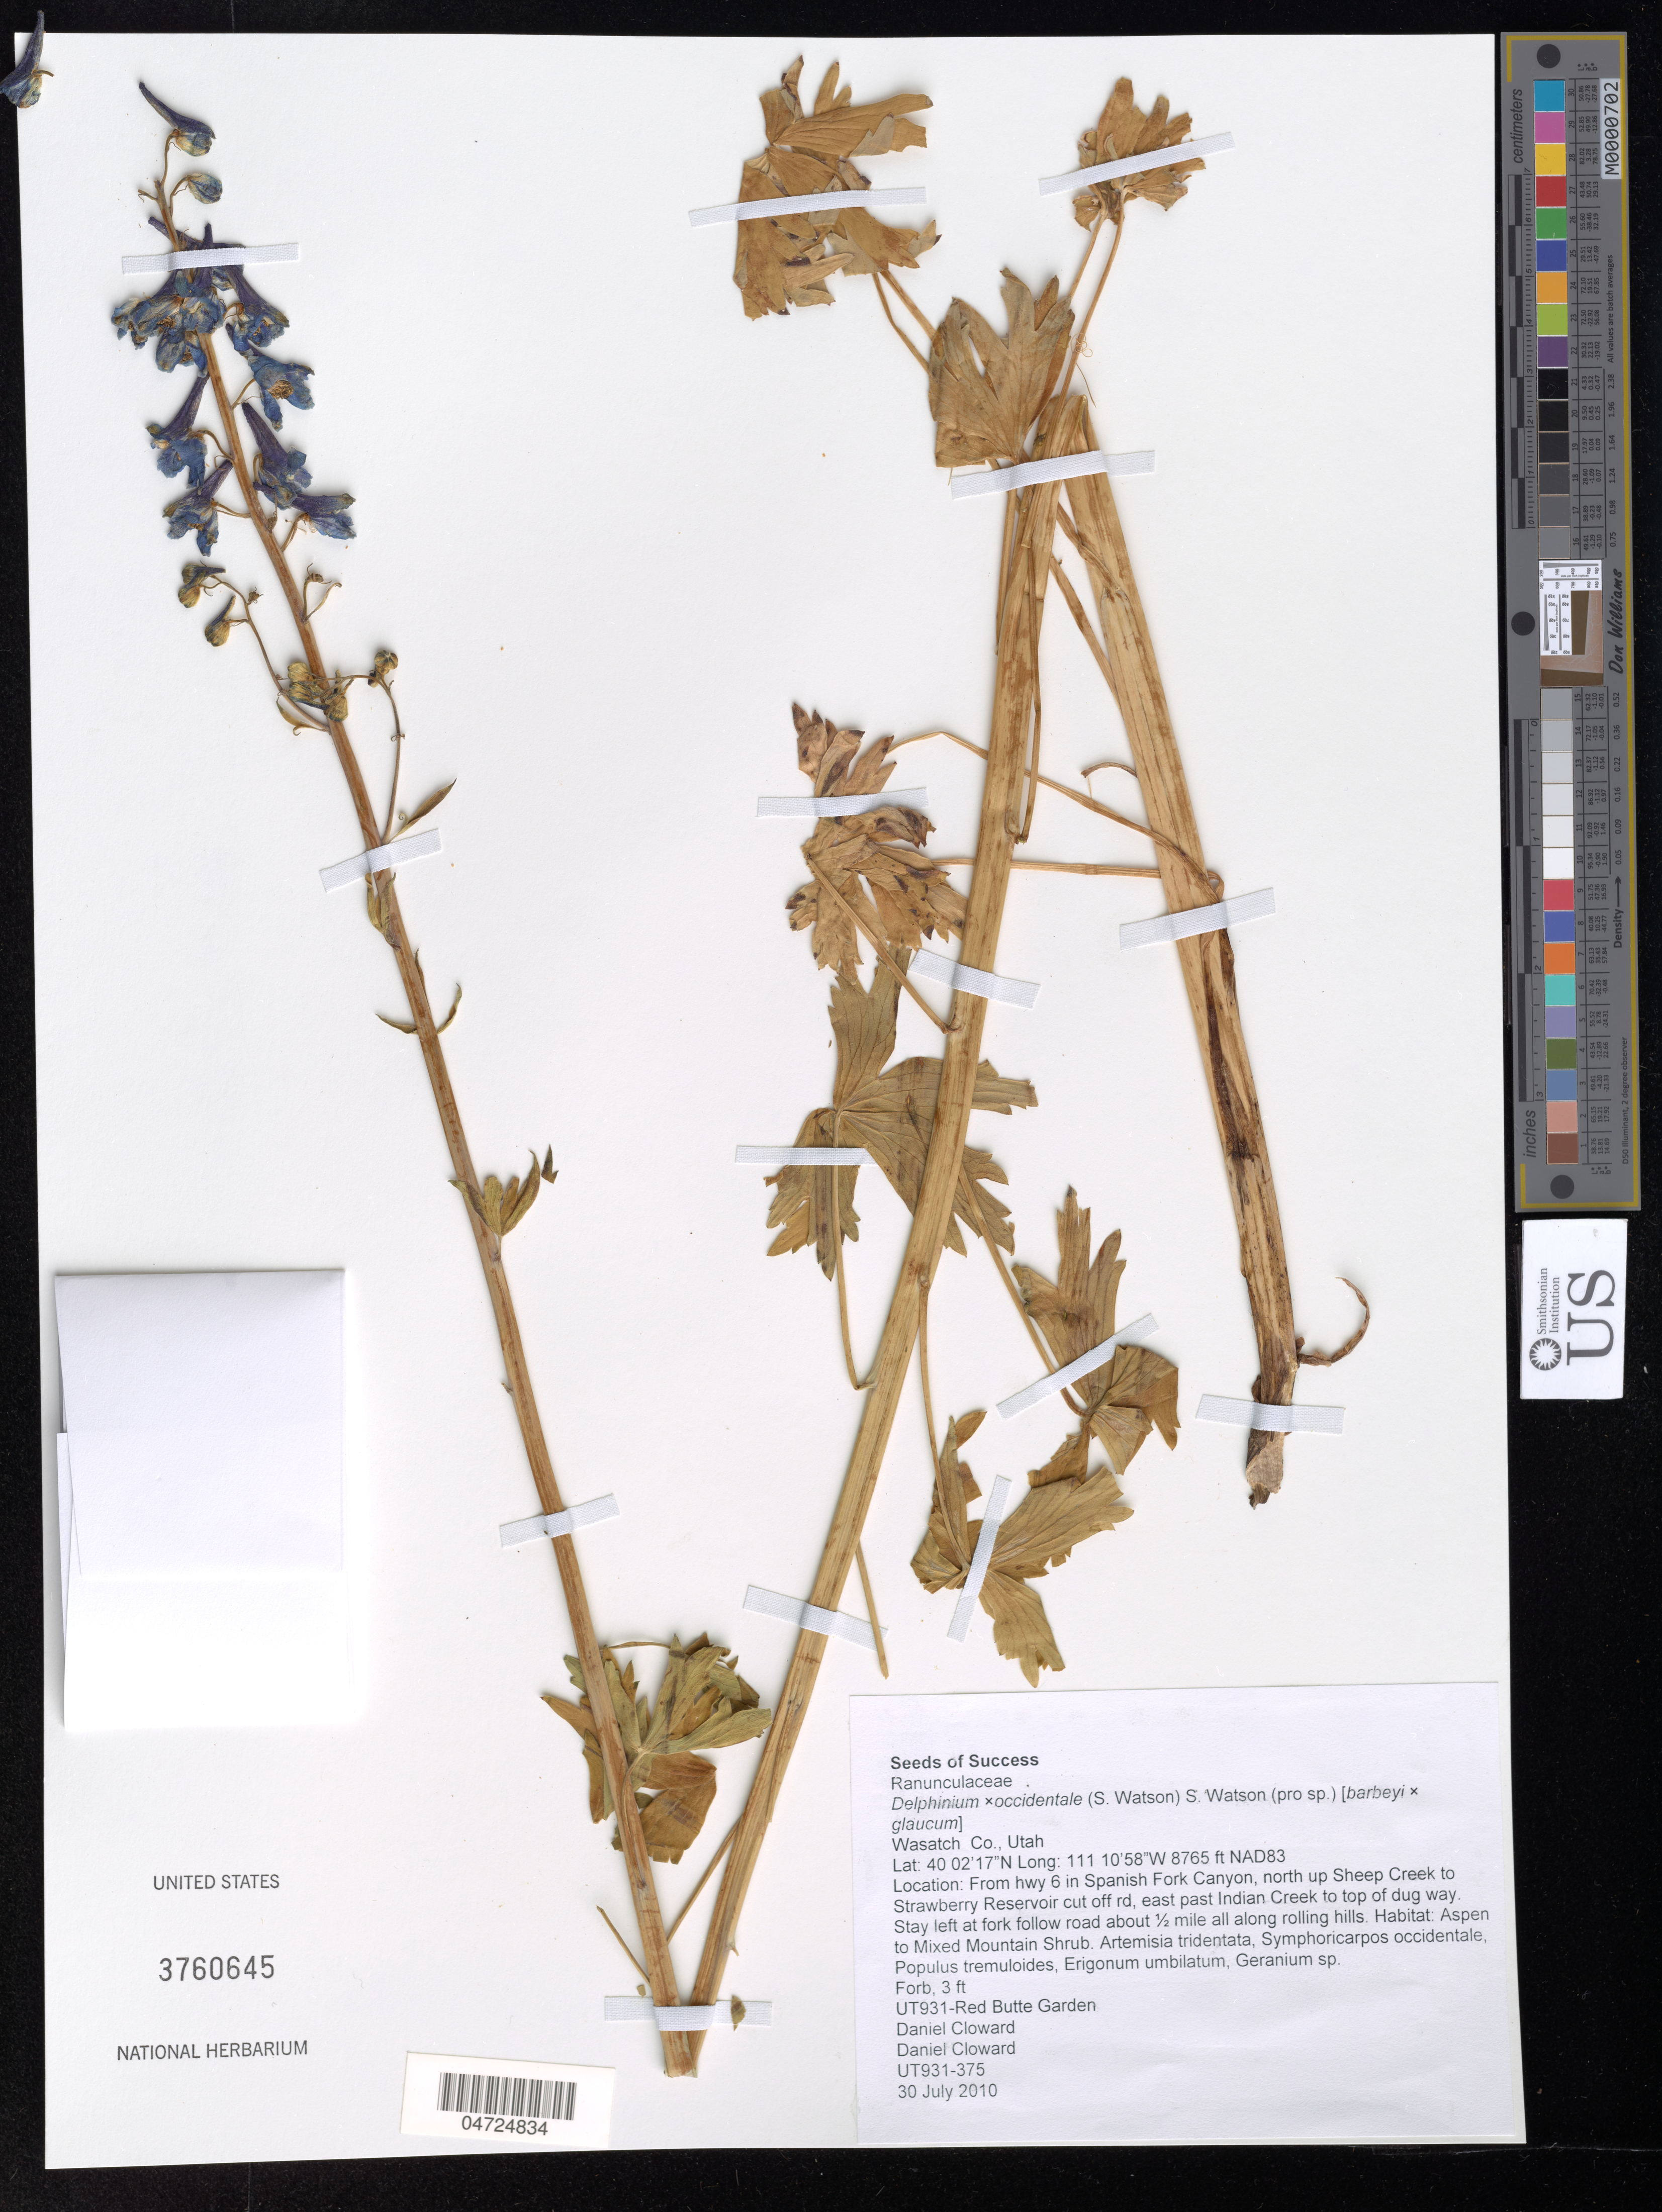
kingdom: Plantae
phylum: Tracheophyta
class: Magnoliopsida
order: Ranunculales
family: Ranunculaceae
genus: Delphinium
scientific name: Delphinium x occidentale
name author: (S. Watson) S. Watson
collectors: D. Cloward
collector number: UT931-375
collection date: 2010-07-30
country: United States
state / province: Utah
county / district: Wasatch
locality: Wasatch Co. NAD83. From hwy 6 in Spanish Fork Canyon, north up Sheep Creek to Strawberry Reservoir cut off rd, east past Indian Creek to top of dug way. Stay left at fork follow road about ½ mile all along rolling hills.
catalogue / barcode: US 3760645